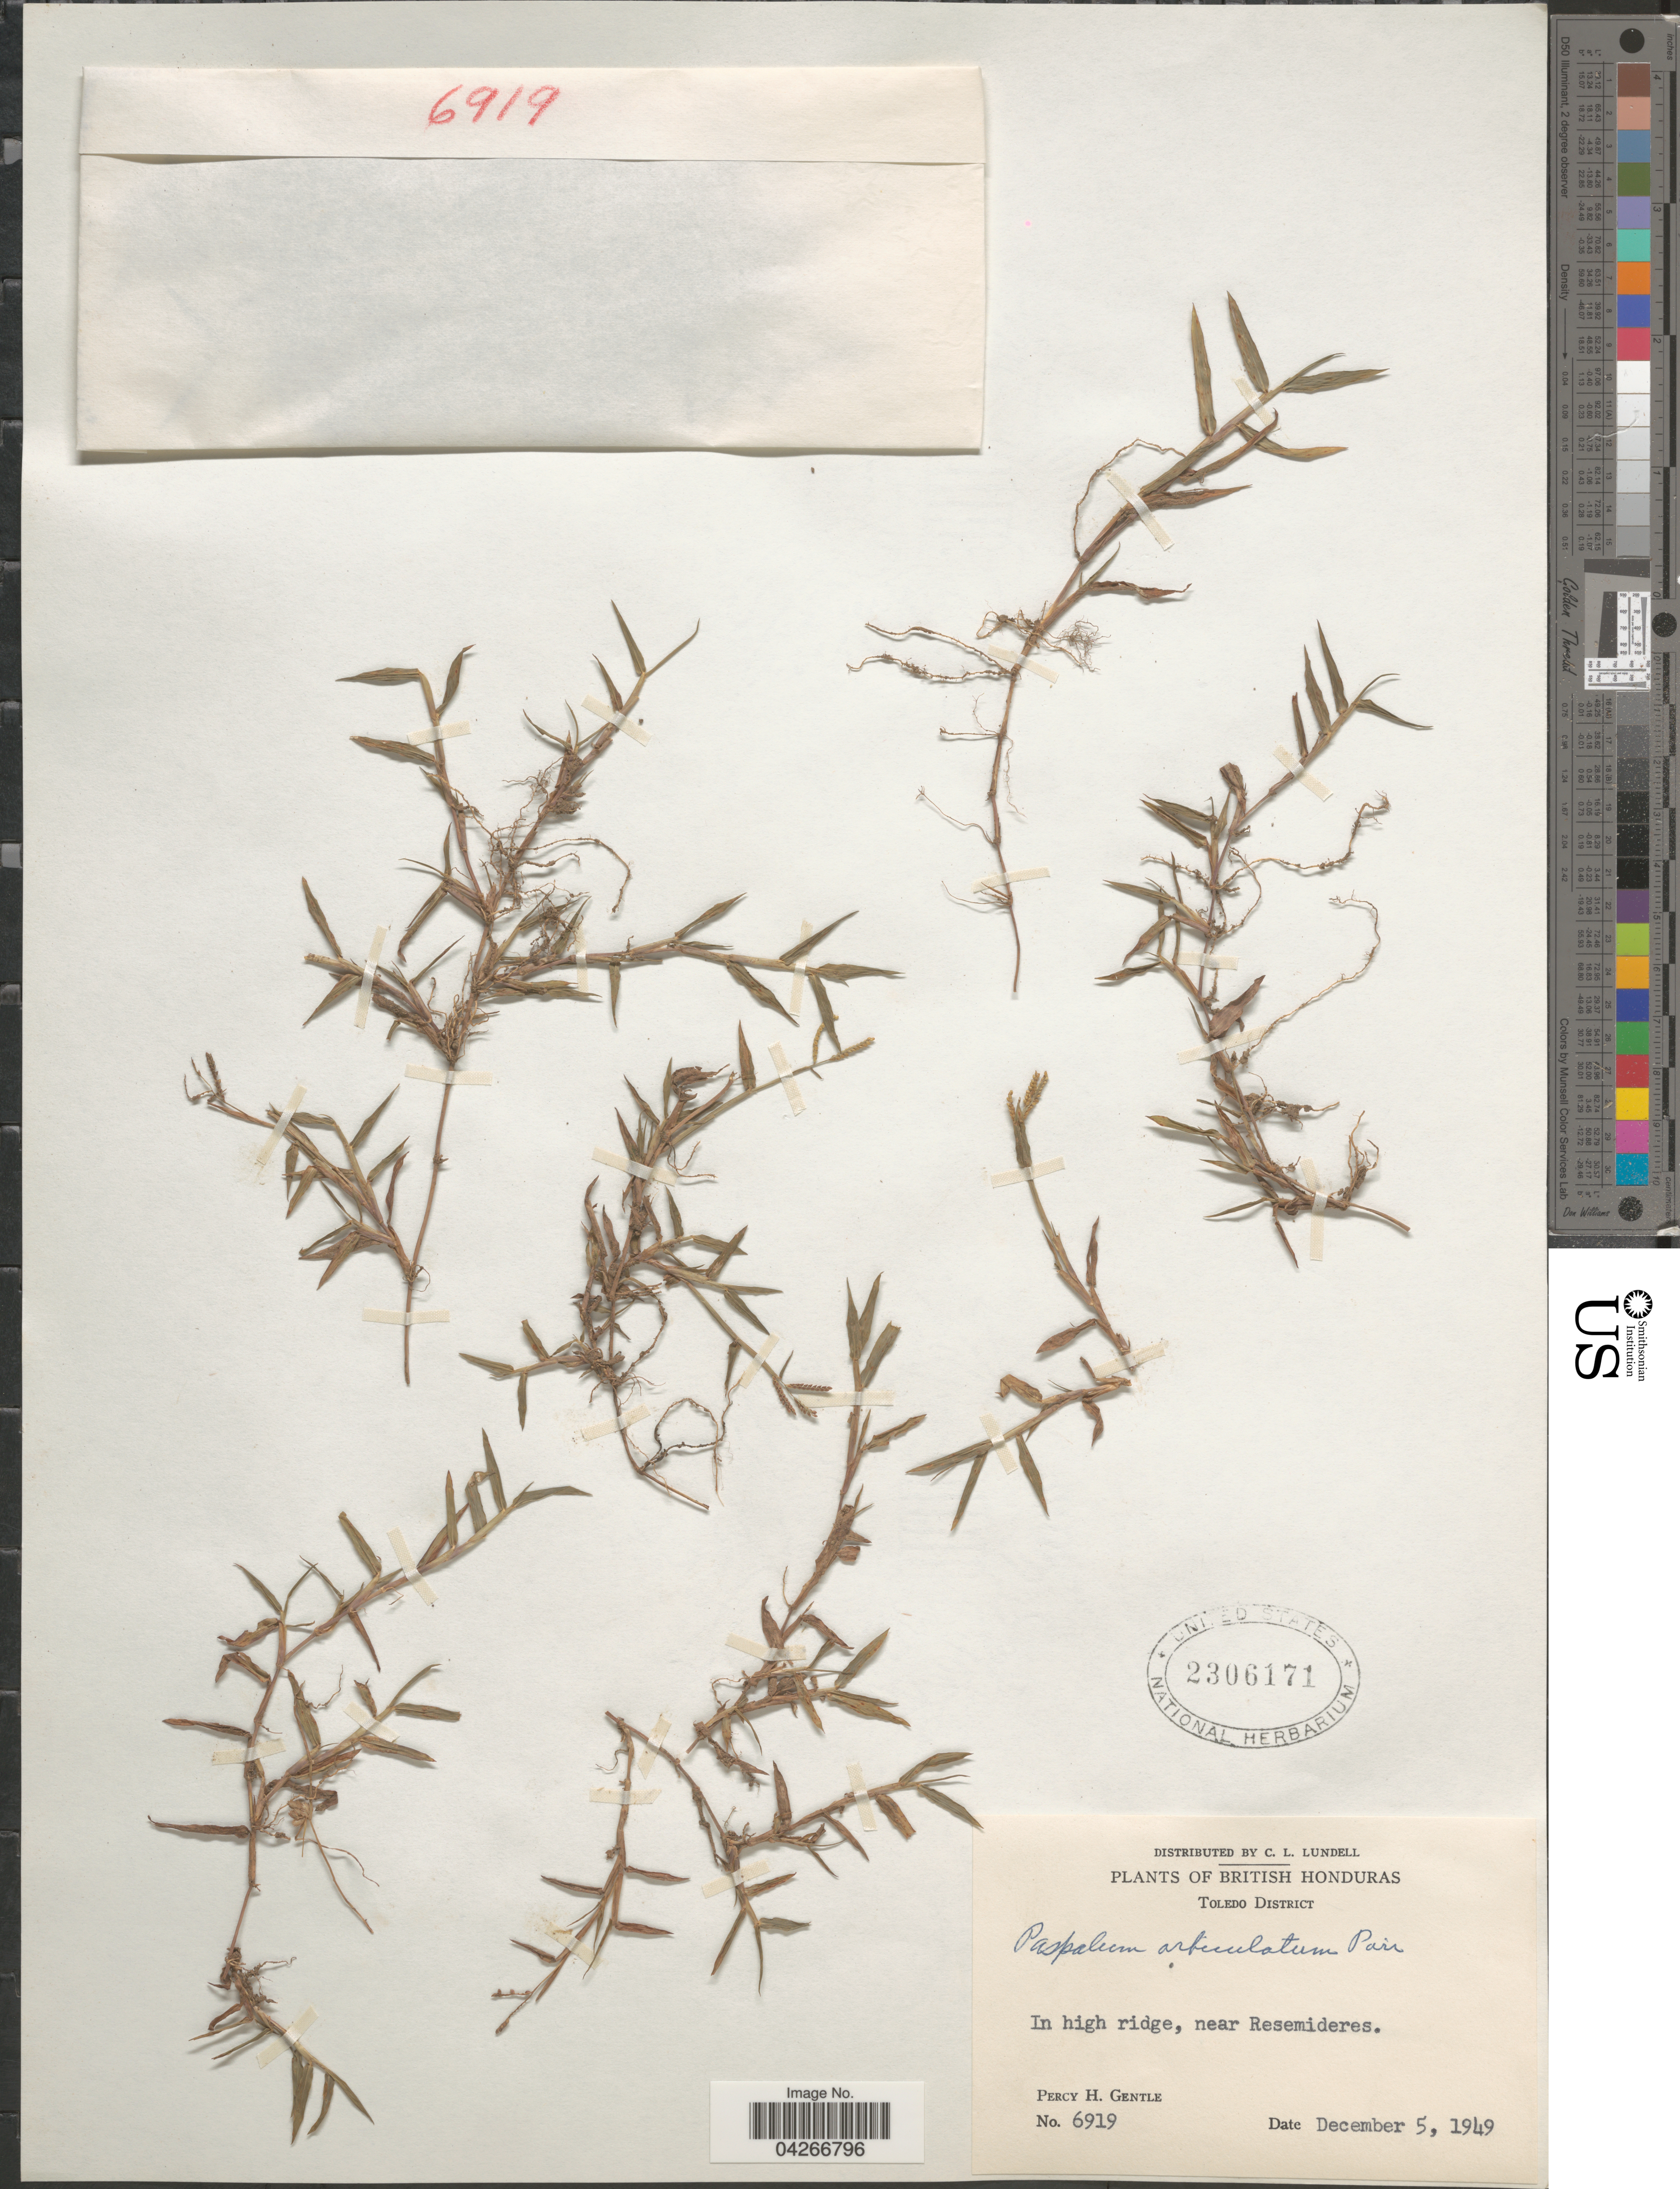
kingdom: Plantae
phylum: Tracheophyta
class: Liliopsida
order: Poales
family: Poaceae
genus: Paspalum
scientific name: Paspalum orbiculatum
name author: Poir. in Lam.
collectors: P. H. Gentle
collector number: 6919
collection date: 1949-12-05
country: Belize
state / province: Toledo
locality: British Honduras. Toledo District. In high ridge, near Resemideres.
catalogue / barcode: US 2306171